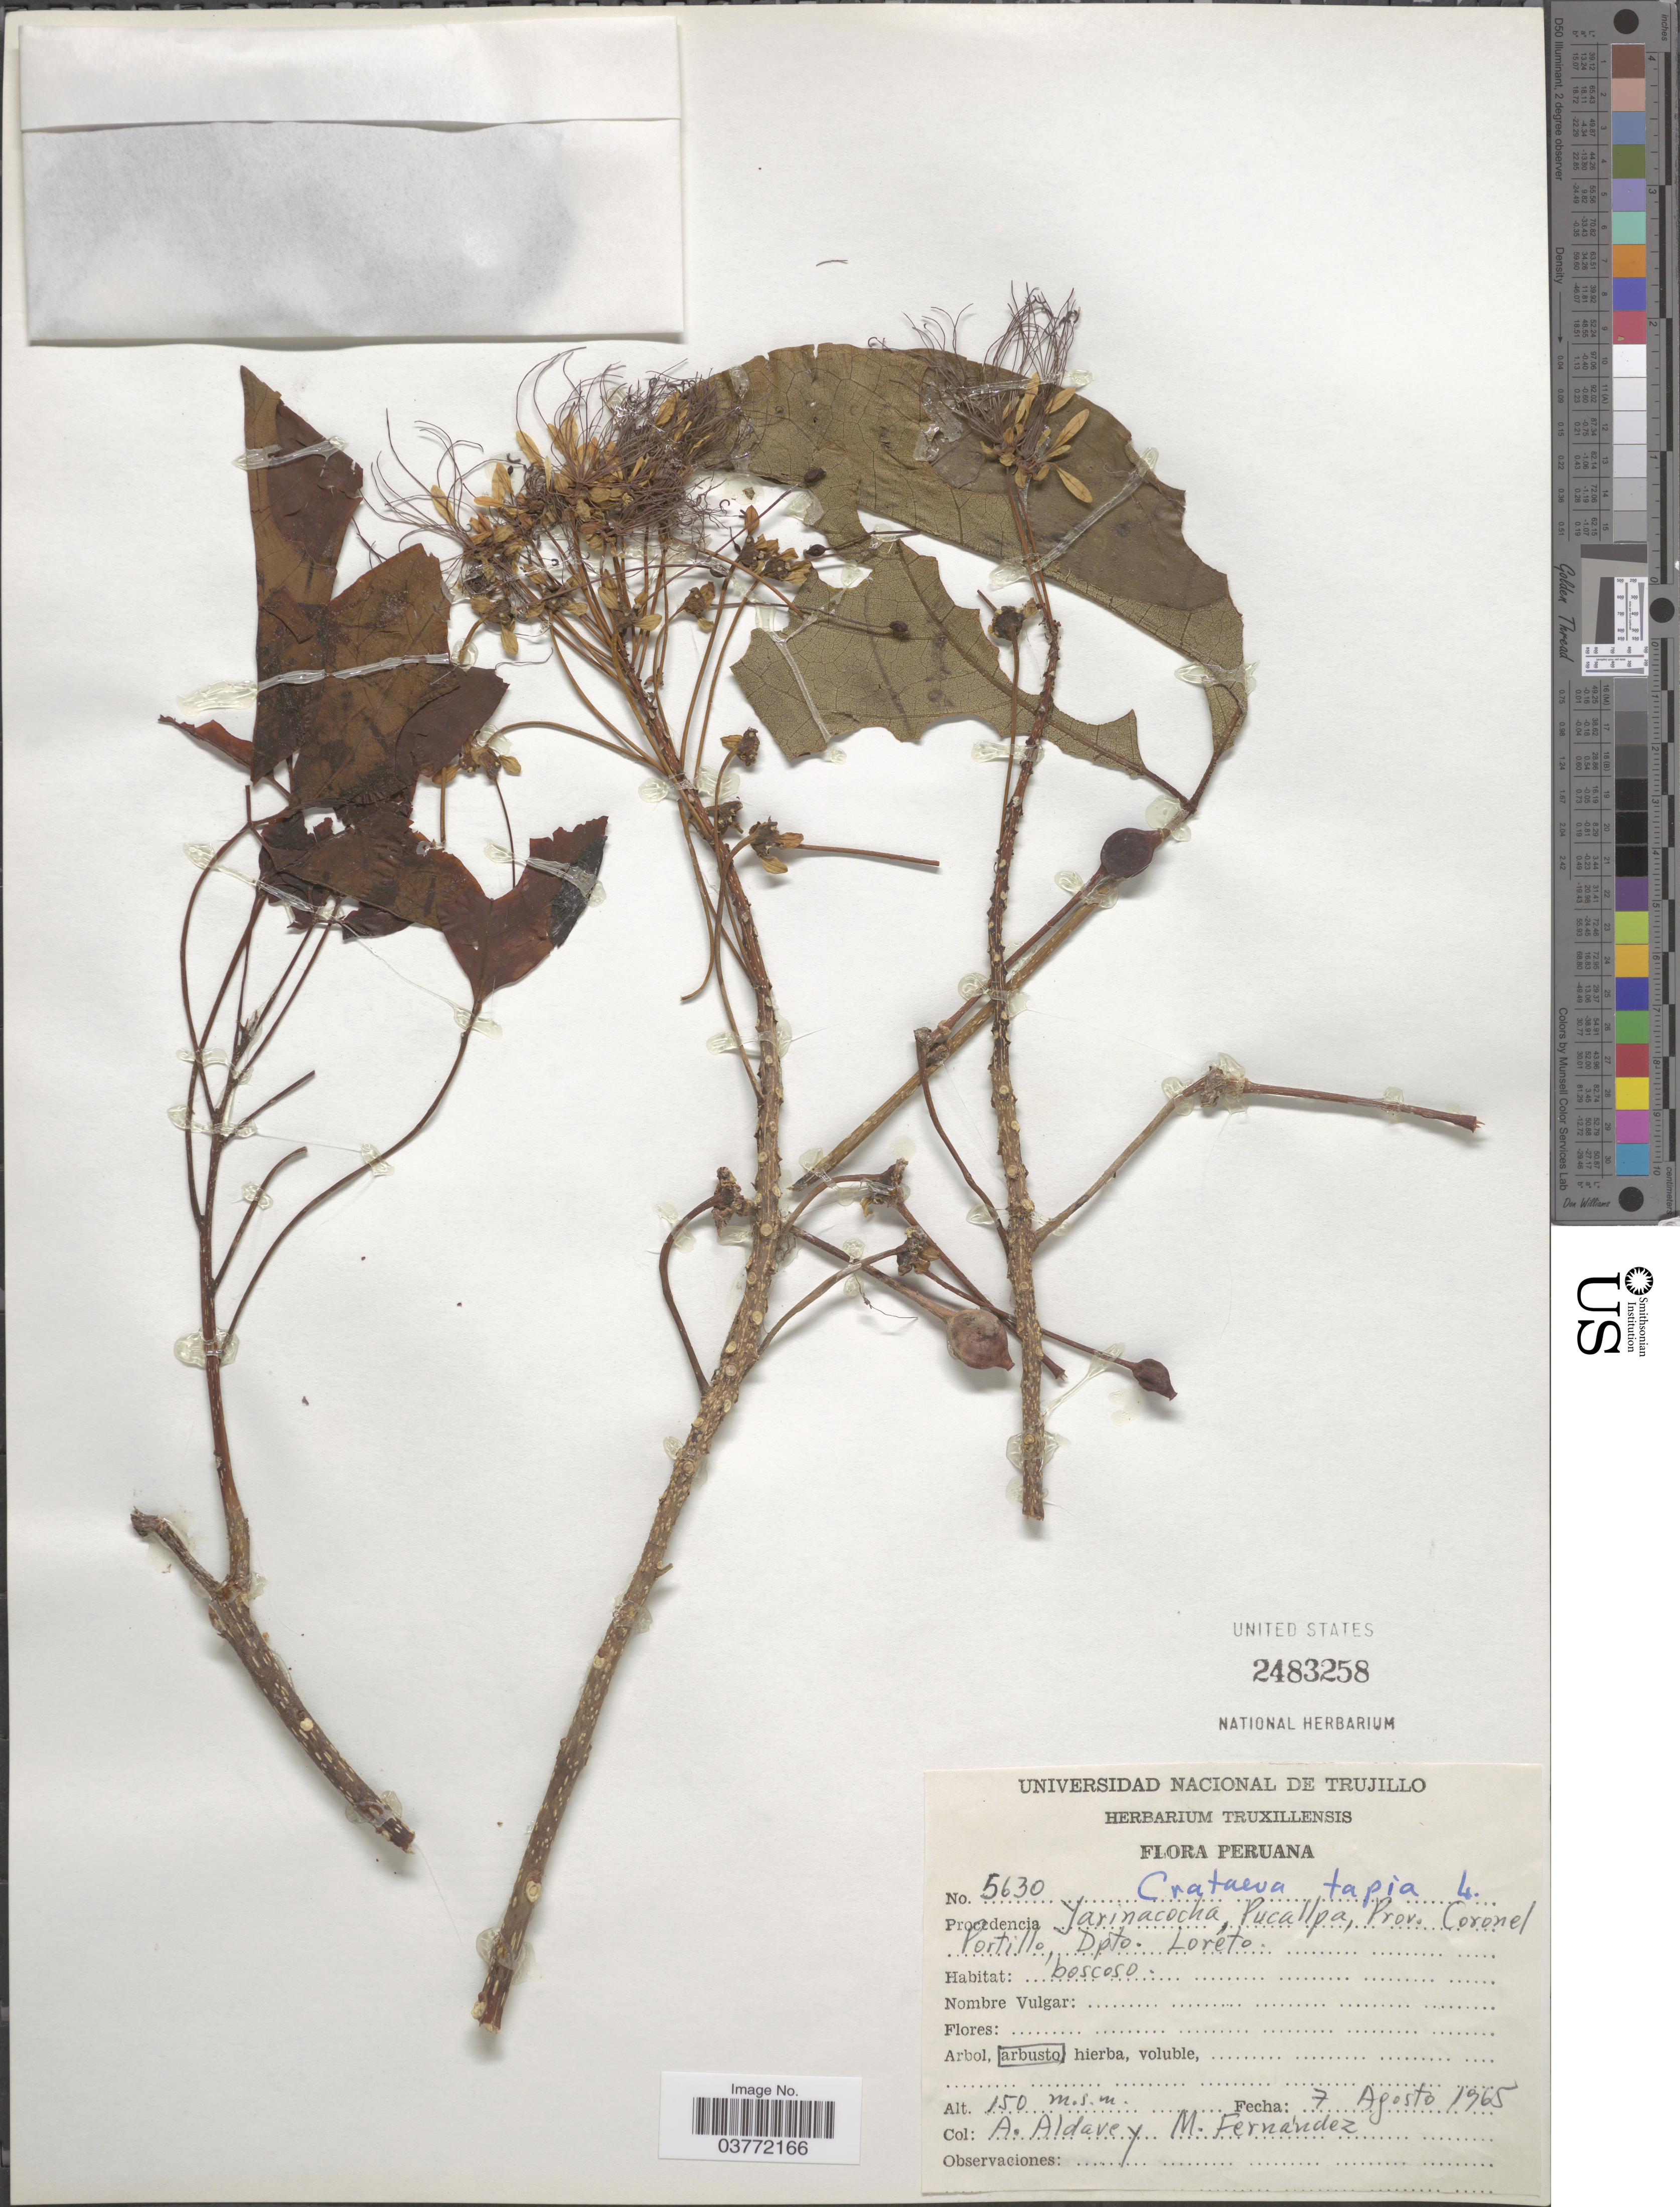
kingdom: Plantae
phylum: Tracheophyta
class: Magnoliopsida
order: Brassicales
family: Capparaceae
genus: Crateva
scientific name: Crateva tapia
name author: L.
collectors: A. Aldave & M. Fernández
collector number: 5630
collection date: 1965-08-07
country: Peru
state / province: Loreto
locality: Procedencia. Yarinacocha, Pucallpa, Prov. Coronel Portillo, Dpto. Loreto.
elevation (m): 150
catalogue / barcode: US 2483258